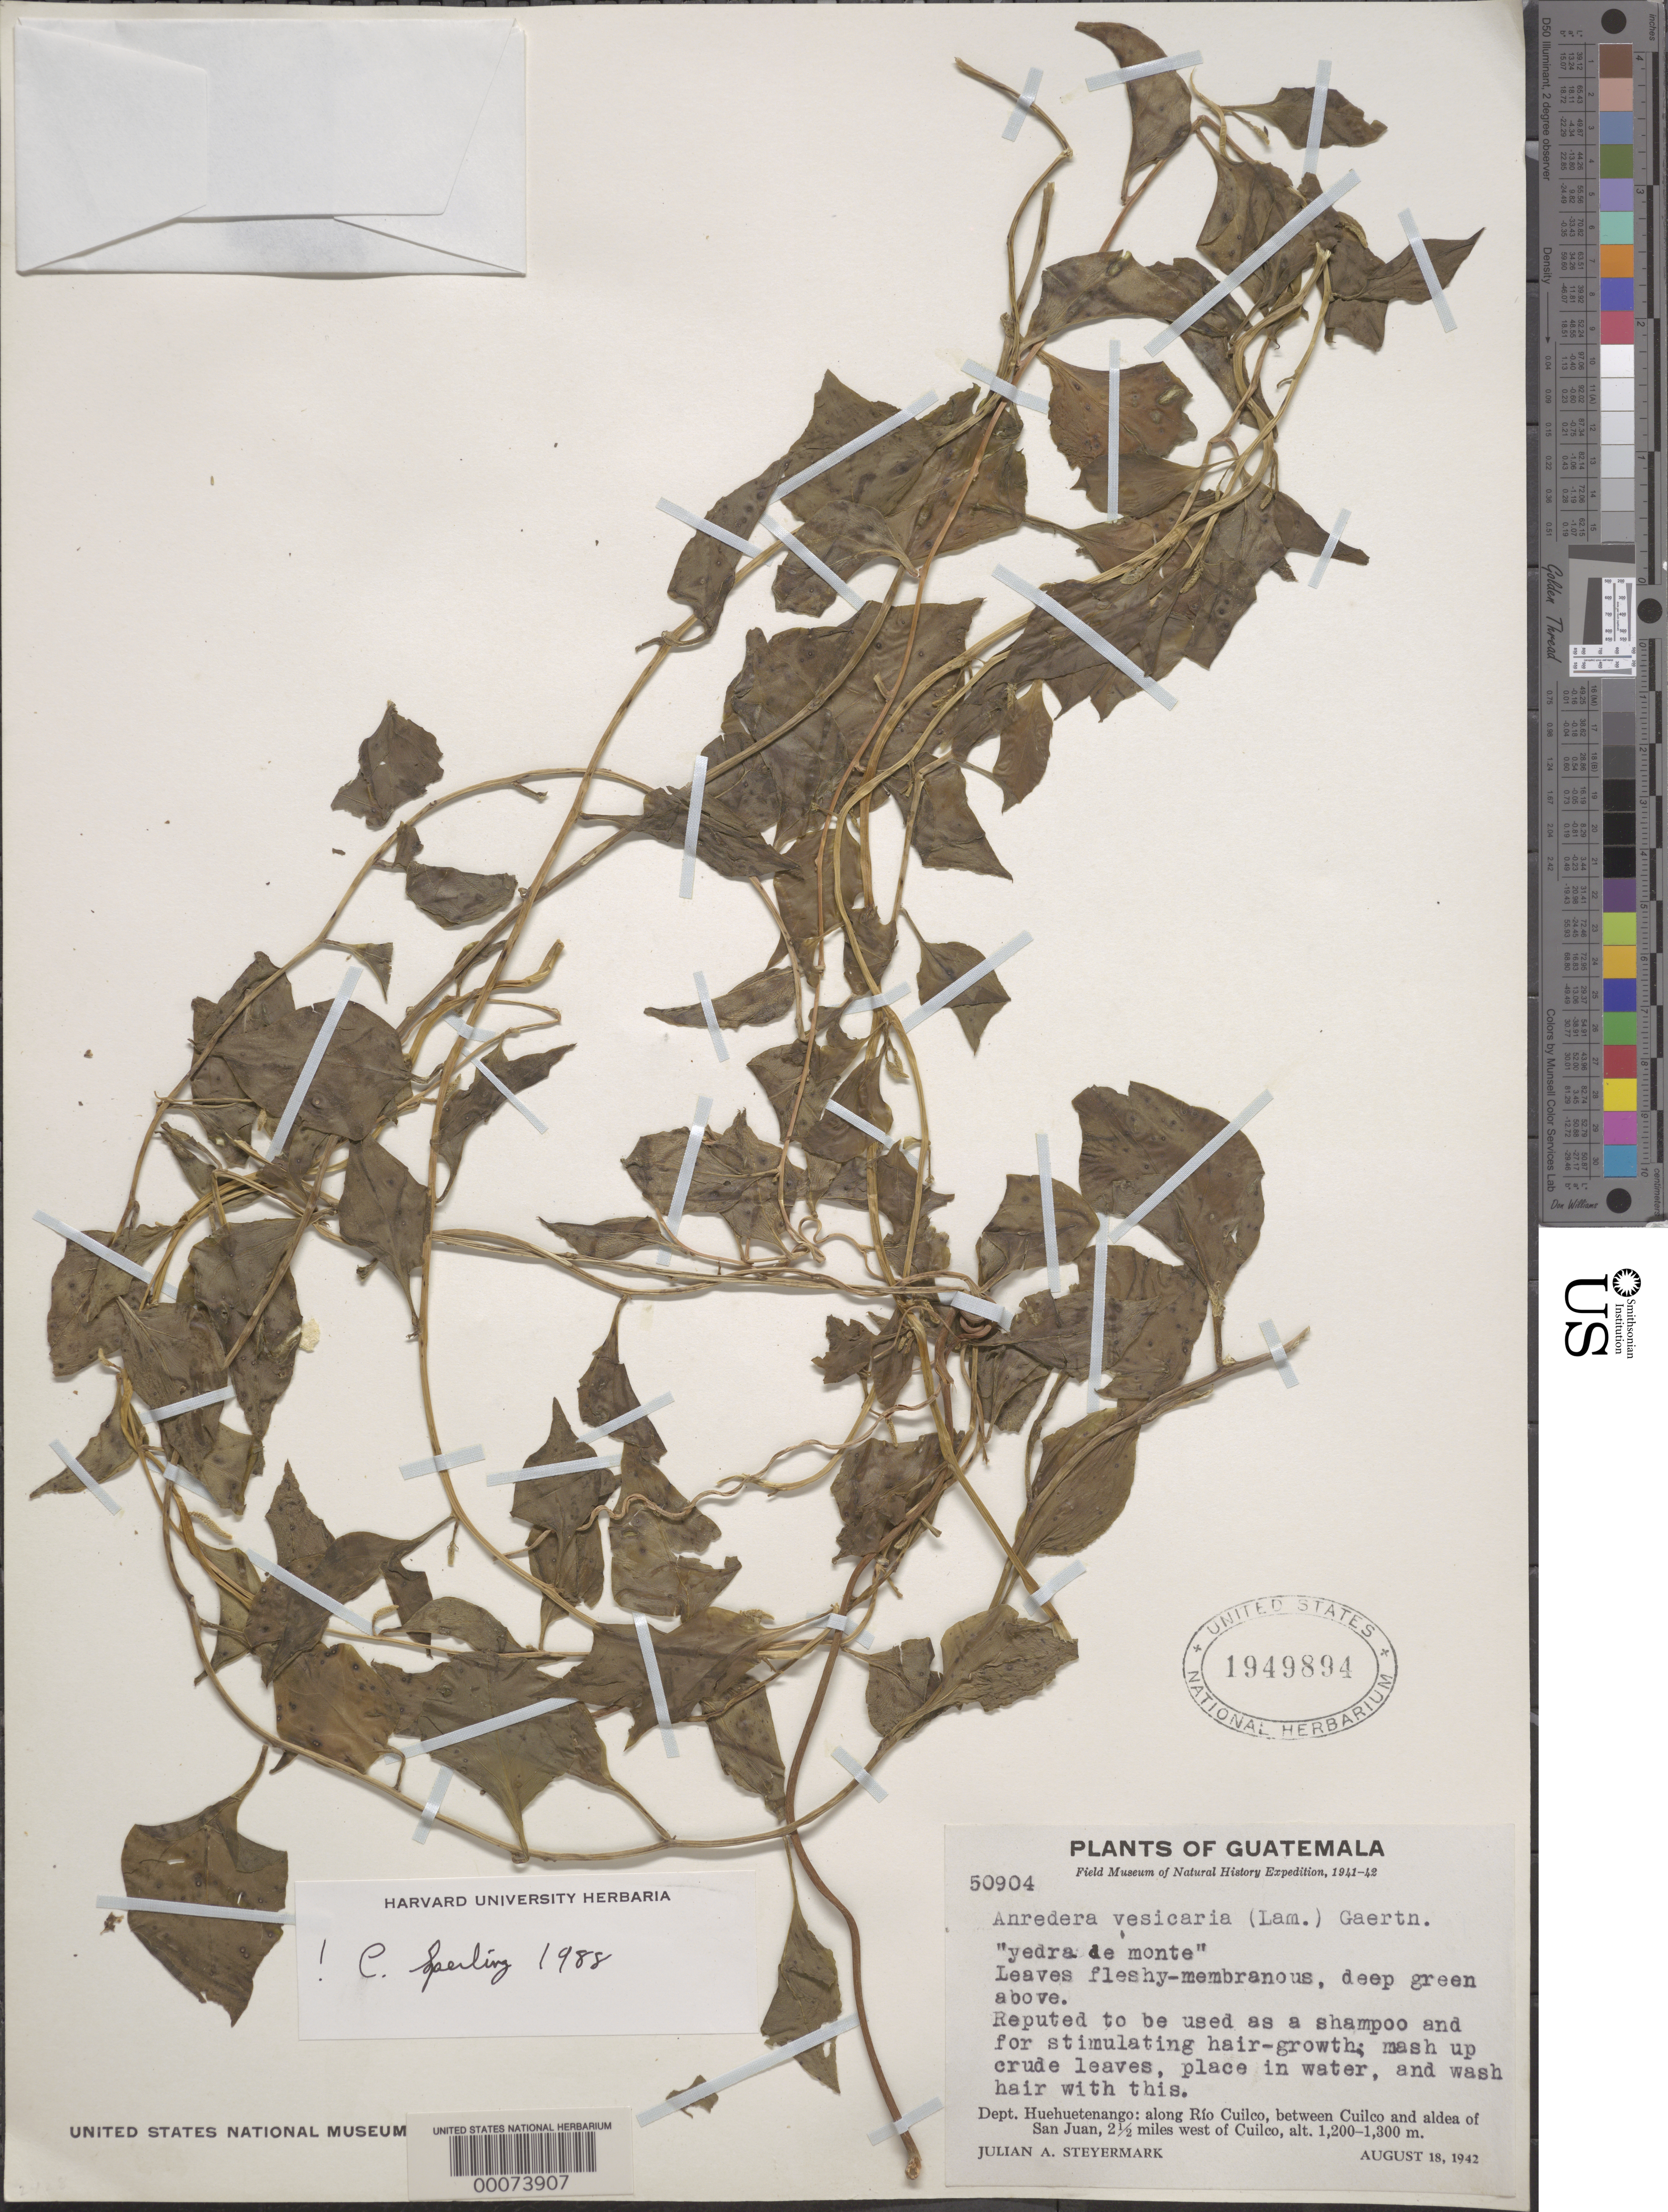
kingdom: Plantae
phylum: Tracheophyta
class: Magnoliopsida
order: Caryophyllales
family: Basellaceae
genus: Anredera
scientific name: Anredera vesicaria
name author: (Lam.) C.F. Gaertn.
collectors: J. Steyermark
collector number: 50904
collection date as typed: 18 Aug 1942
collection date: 1942-08-18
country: Guatemala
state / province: Huehuetenango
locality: Along Rio Cuilco, between Cuilco and Aldea of San Juan, 2.5 miles W of Cuilco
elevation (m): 1200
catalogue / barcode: US 1949894